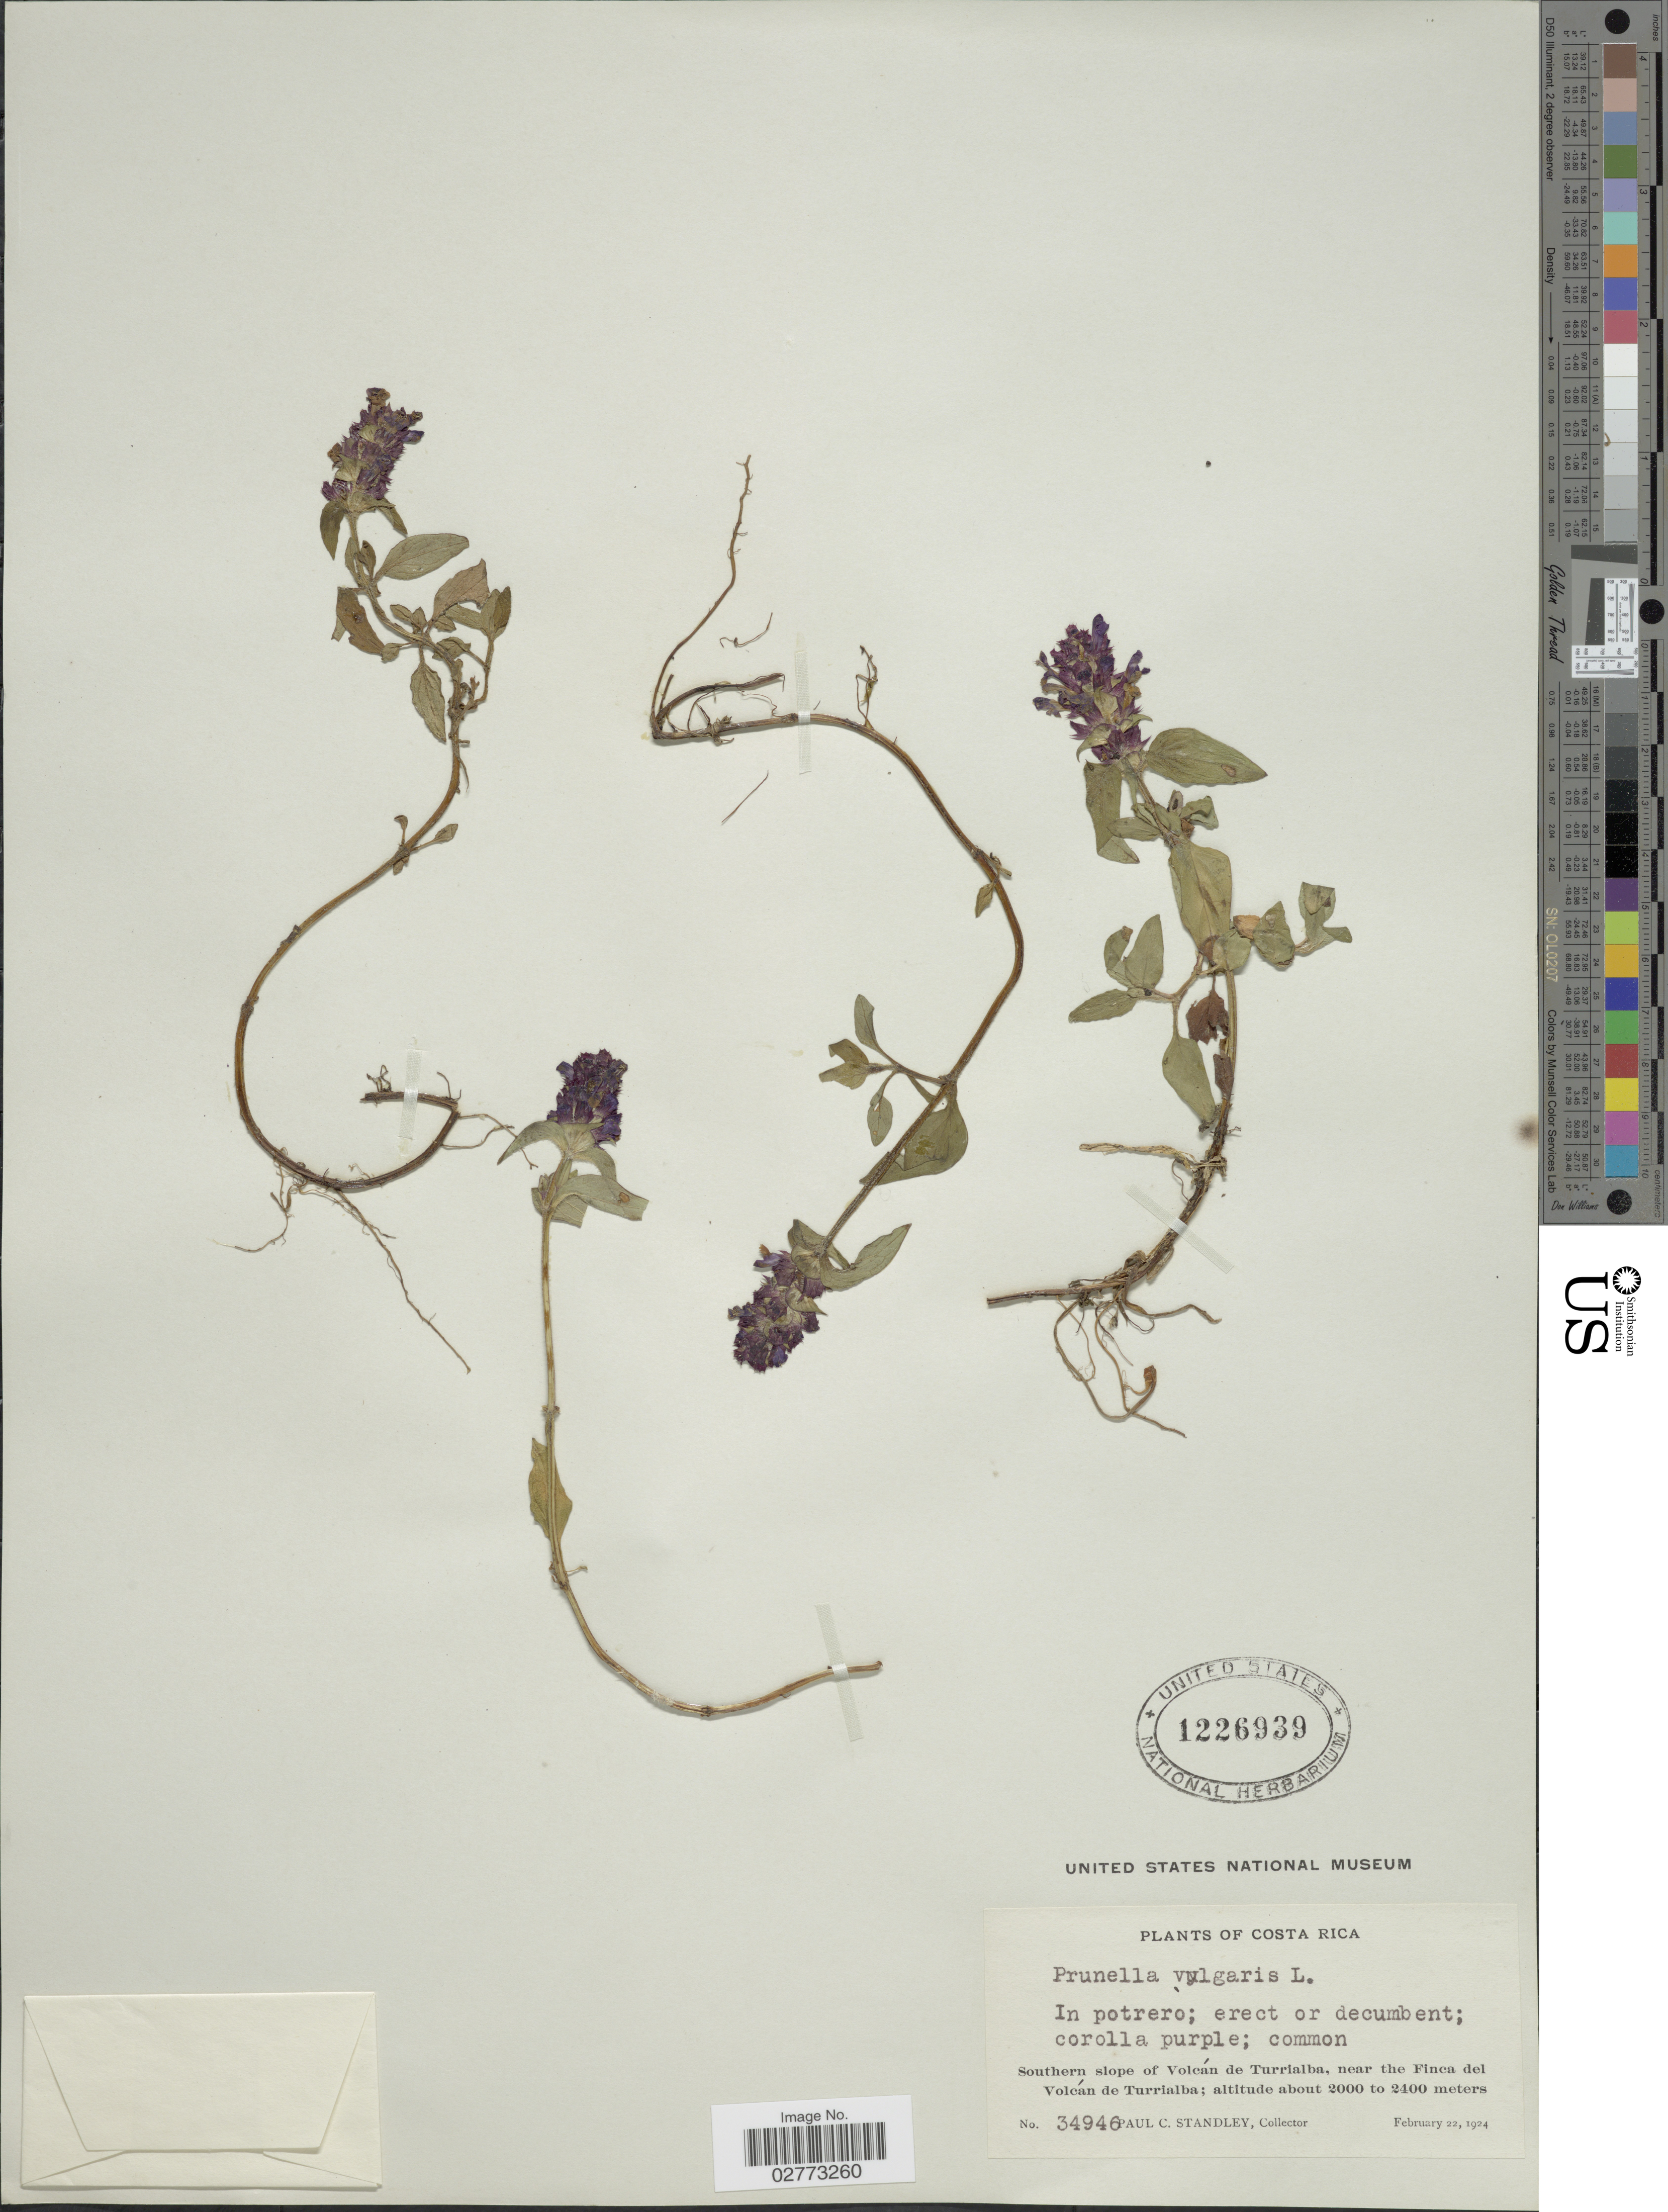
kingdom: Plantae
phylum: Tracheophyta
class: Magnoliopsida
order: Lamiales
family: Lamiaceae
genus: Prunella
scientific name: Prunella vulgaris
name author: L.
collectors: P. C. Standley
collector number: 34946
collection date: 1924-02-22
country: Costa Rica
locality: Southern slope of Volcán de Turrialba, near the Finca del Volcán de Turrialba.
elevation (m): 2000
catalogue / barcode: US 1226939